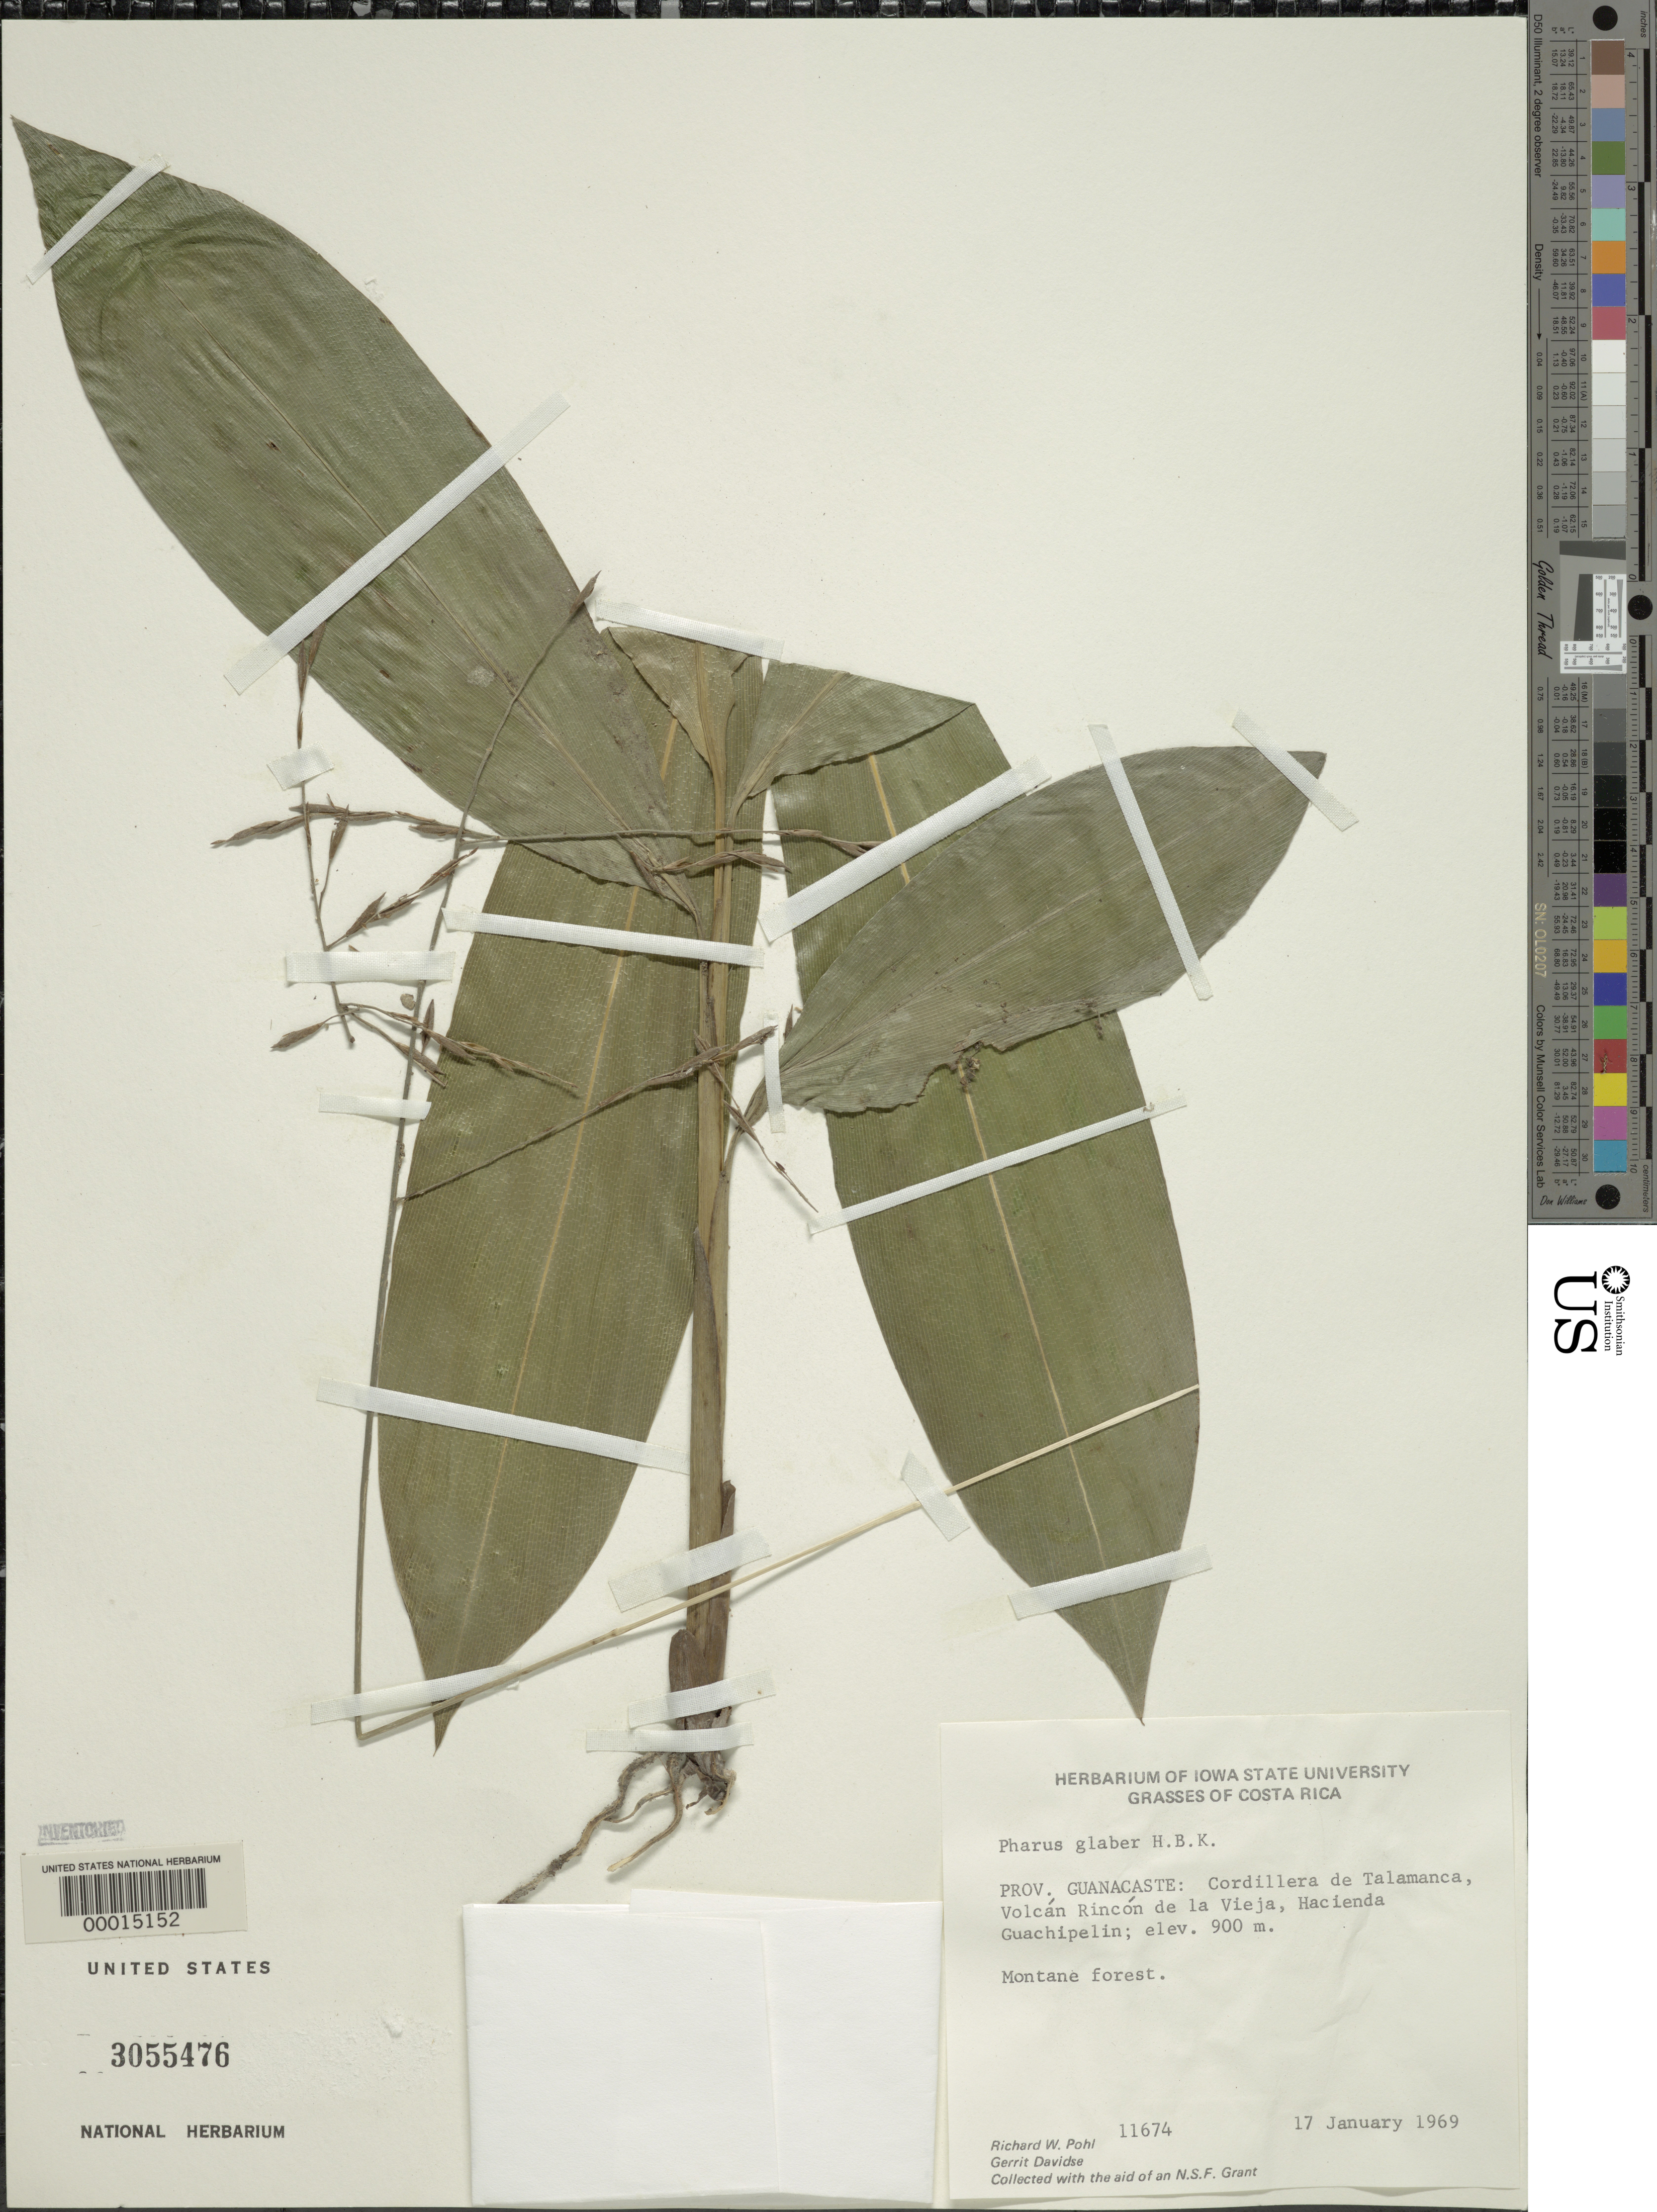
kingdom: Plantae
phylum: Tracheophyta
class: Liliopsida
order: Poales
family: Poaceae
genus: Pharus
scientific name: Pharus glaber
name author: Kunth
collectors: R. W. Pohl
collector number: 11674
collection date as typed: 17 Jan 1969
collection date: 1969-01-17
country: Costa Rica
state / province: Guanacaste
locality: Cordillera de Talamanca, Volcan Rincon de la Vieja, Hacienda Guachipelin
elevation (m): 900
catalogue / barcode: US 3055476